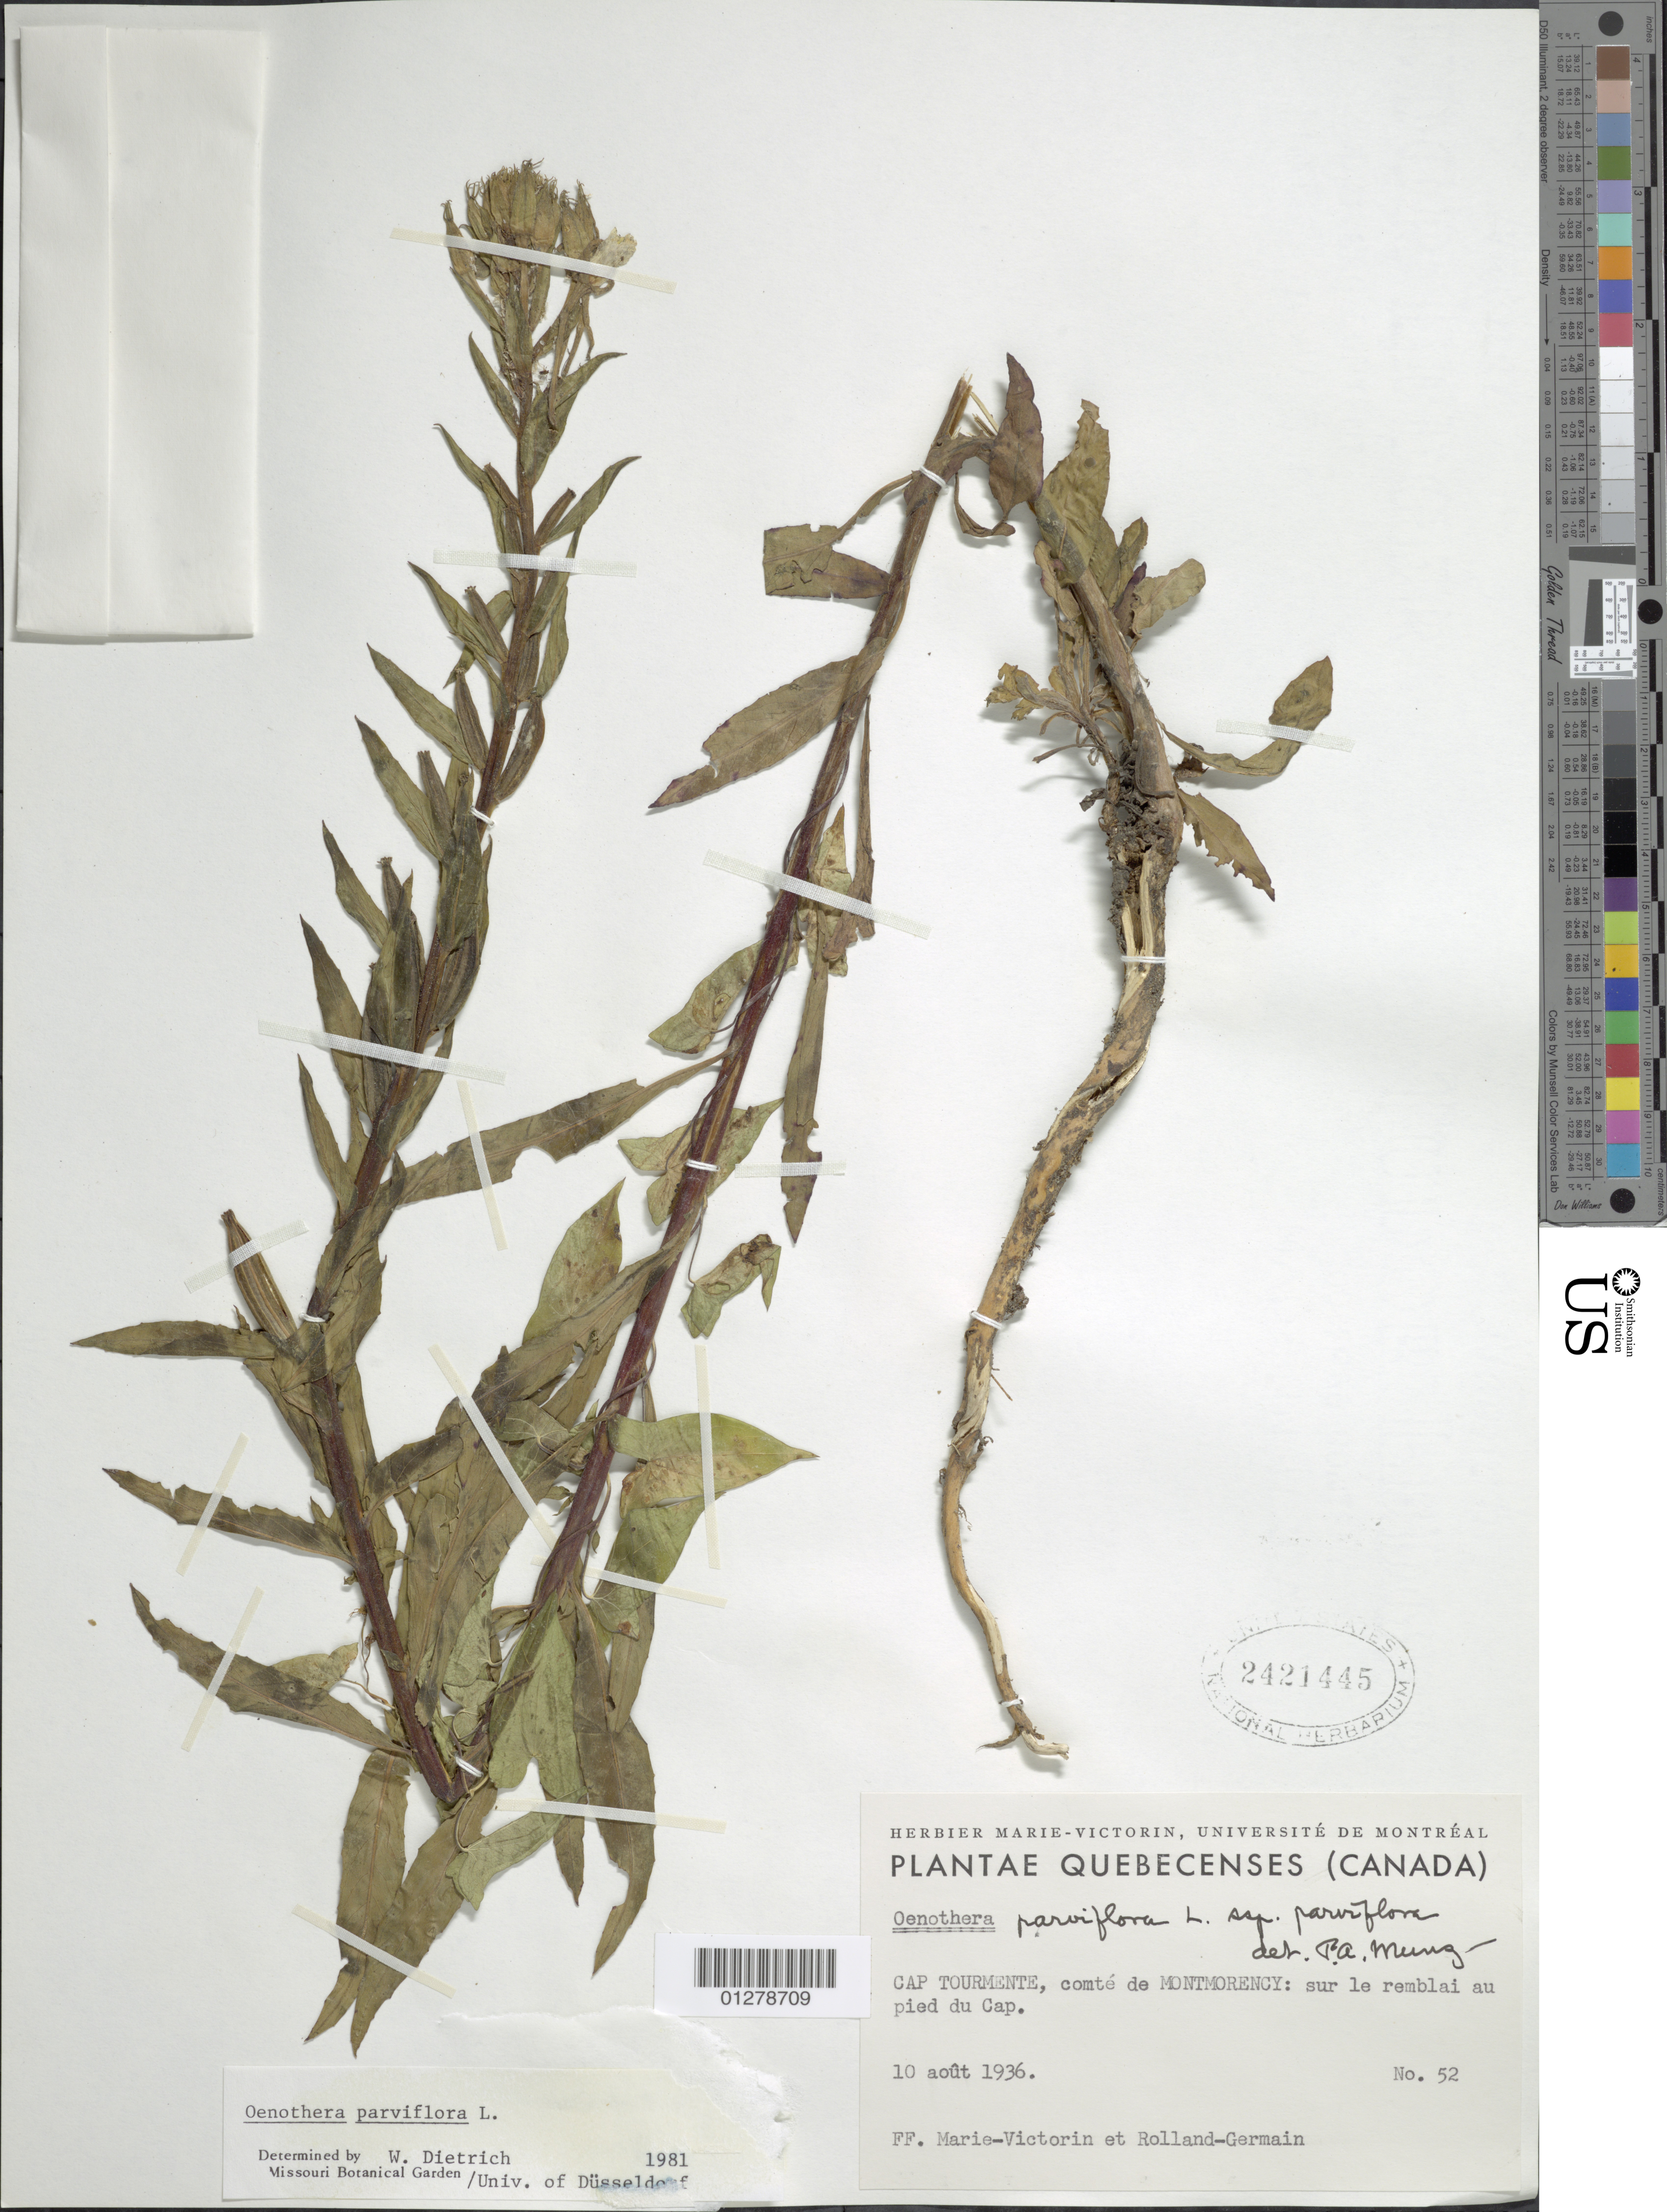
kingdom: Plantae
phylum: Tracheophyta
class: Magnoliopsida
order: Myrtales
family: Onagraceae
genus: Oenothera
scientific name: Oenothera parviflora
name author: L.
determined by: Dietrich, W.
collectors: Fr. Marie-Victorin & Rolland-Germain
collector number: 52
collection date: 1936-08-10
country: Canada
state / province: Quebec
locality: Cap Tourmente, comte de Montmorency.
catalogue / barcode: US 2421445